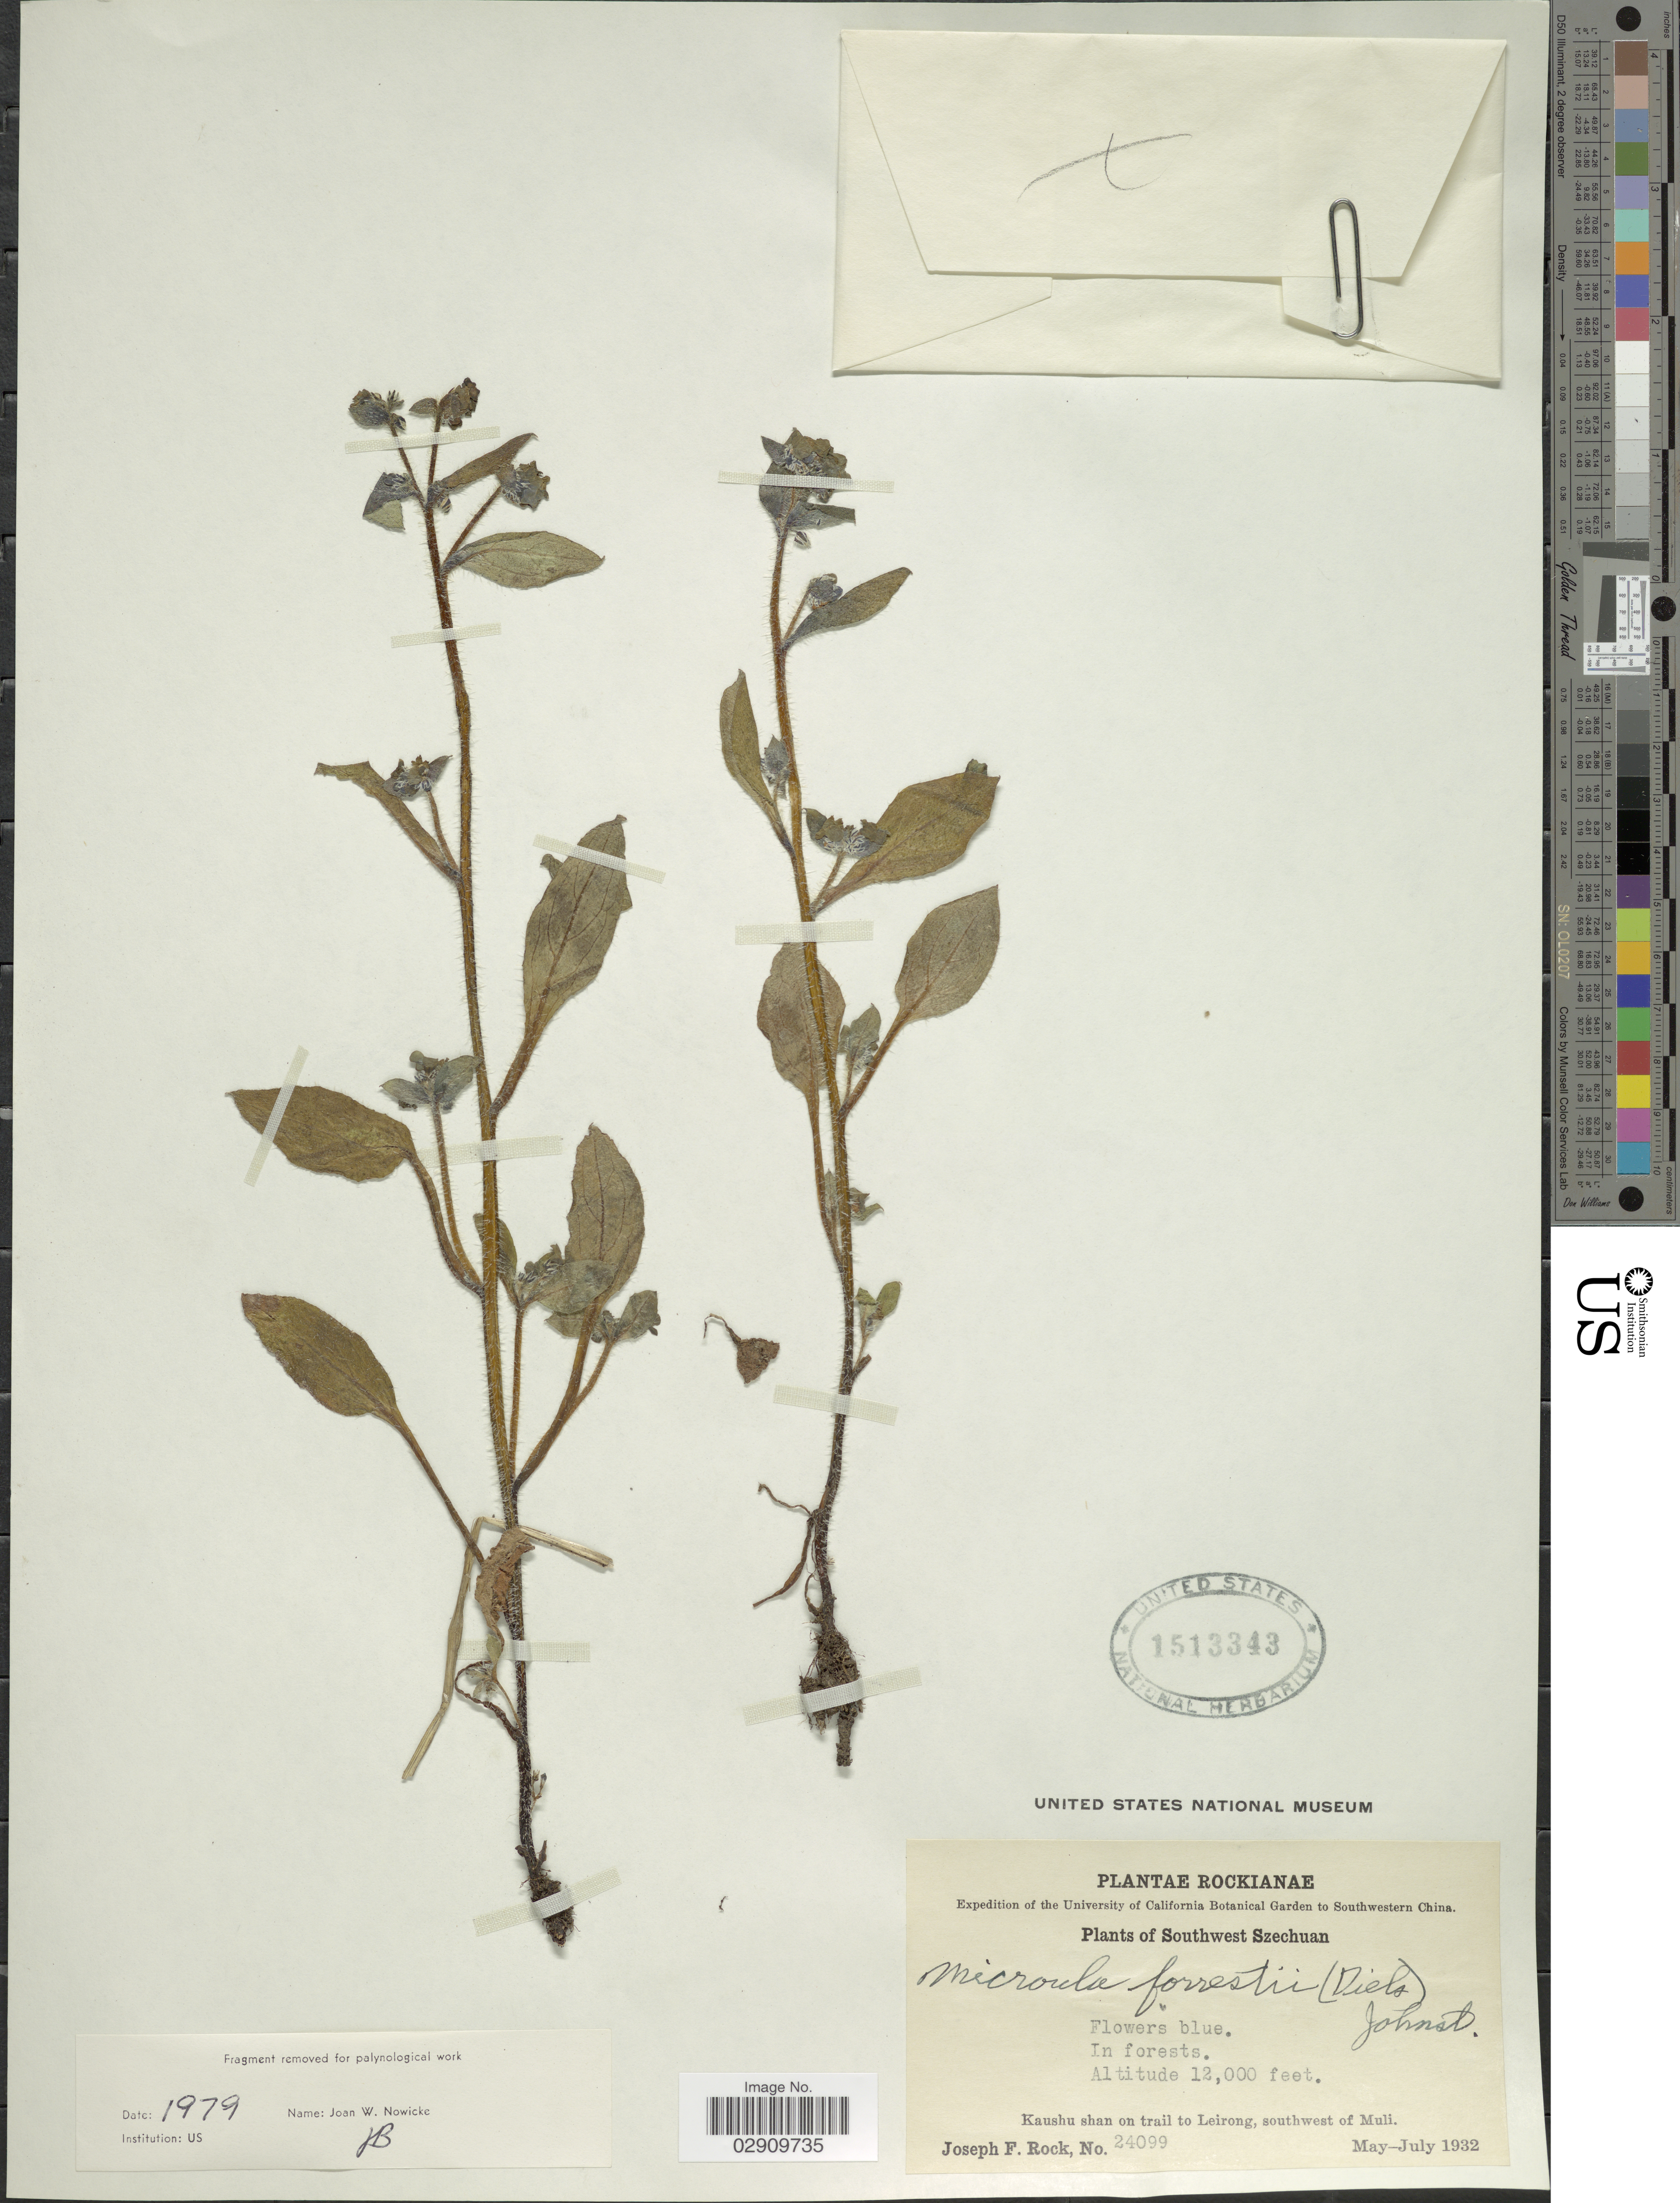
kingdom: Plantae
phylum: Tracheophyta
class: Magnoliopsida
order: Boraginales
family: Boraginaceae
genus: Microula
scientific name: Microula forrestii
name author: (Diels) I.M. Johnst.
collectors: J. Rock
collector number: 24099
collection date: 1932-05/1932-07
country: China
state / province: Sichuan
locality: Southwest Szechuan, Kaushu Shan on trail to Leirong, southwest of Muli.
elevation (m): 3658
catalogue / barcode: US 1513343